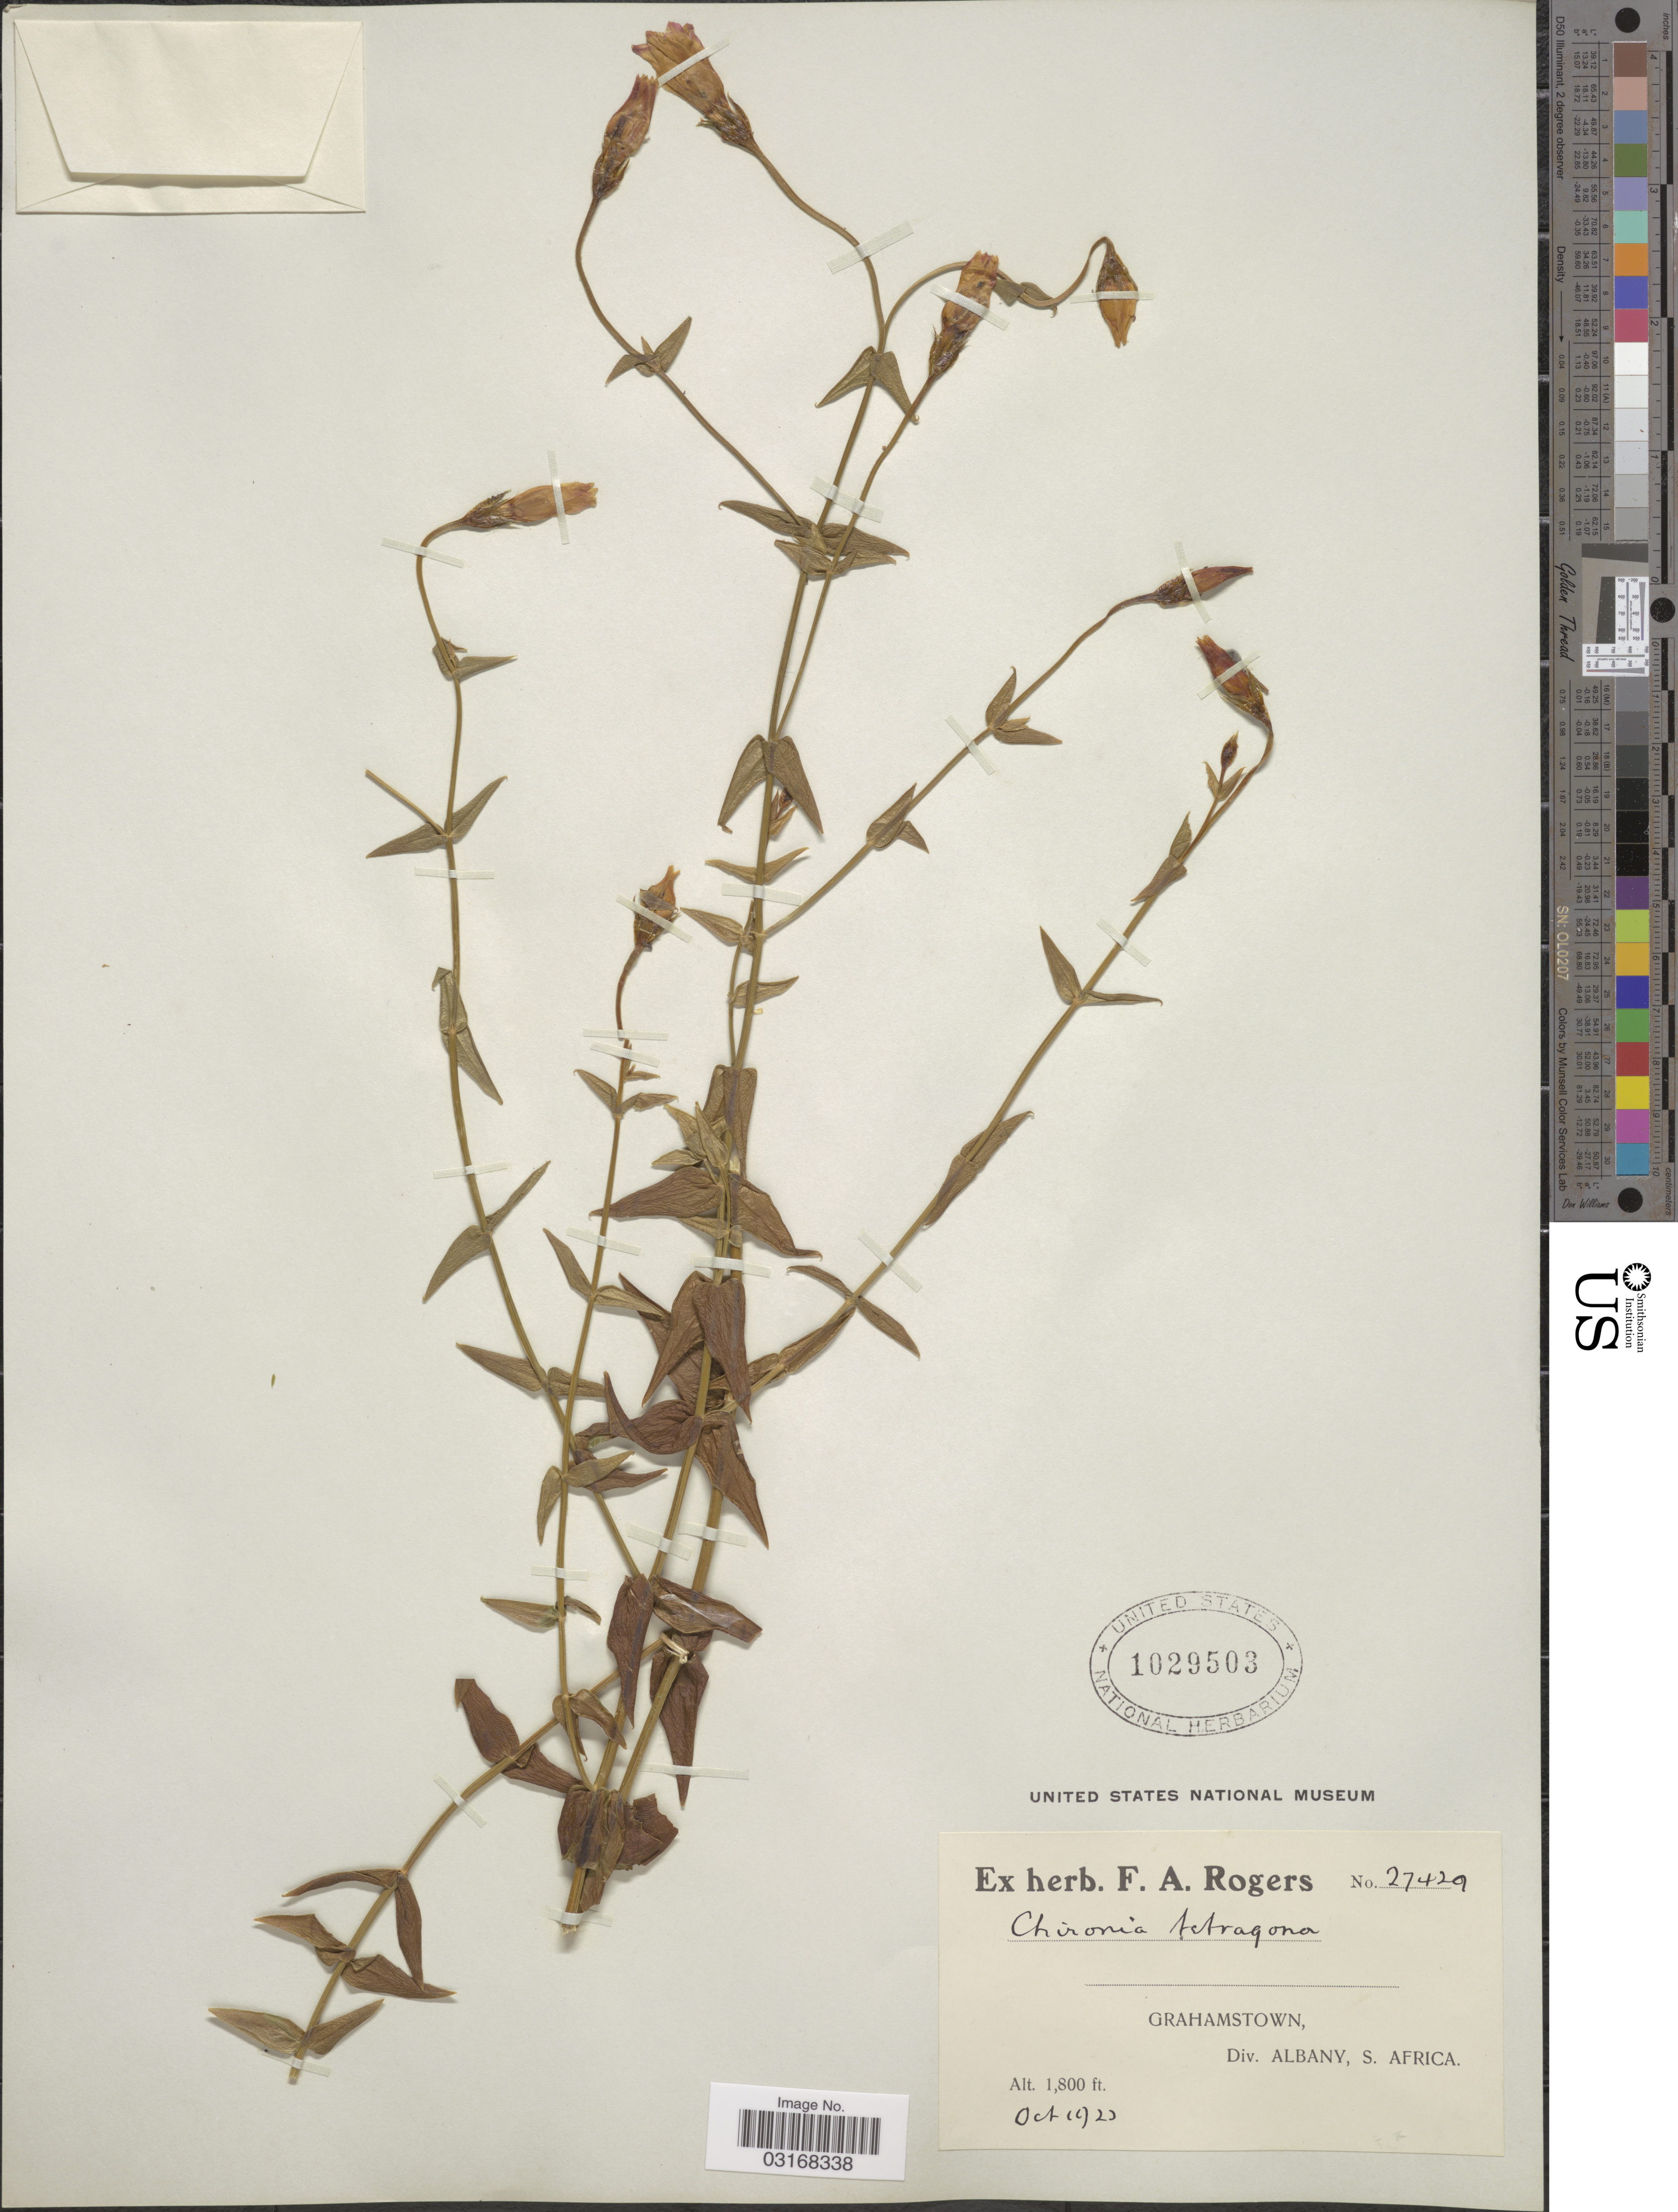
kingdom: Plantae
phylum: Tracheophyta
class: Magnoliopsida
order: Gentianales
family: Gentianaceae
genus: Chironia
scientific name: Chironia tetragona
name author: L. f.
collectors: ex herb. F. A. Rogers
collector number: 27429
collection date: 1920-10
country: South Africa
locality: Grahamstown, Div. Albany, S. Africa.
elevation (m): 549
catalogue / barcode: US 1029503